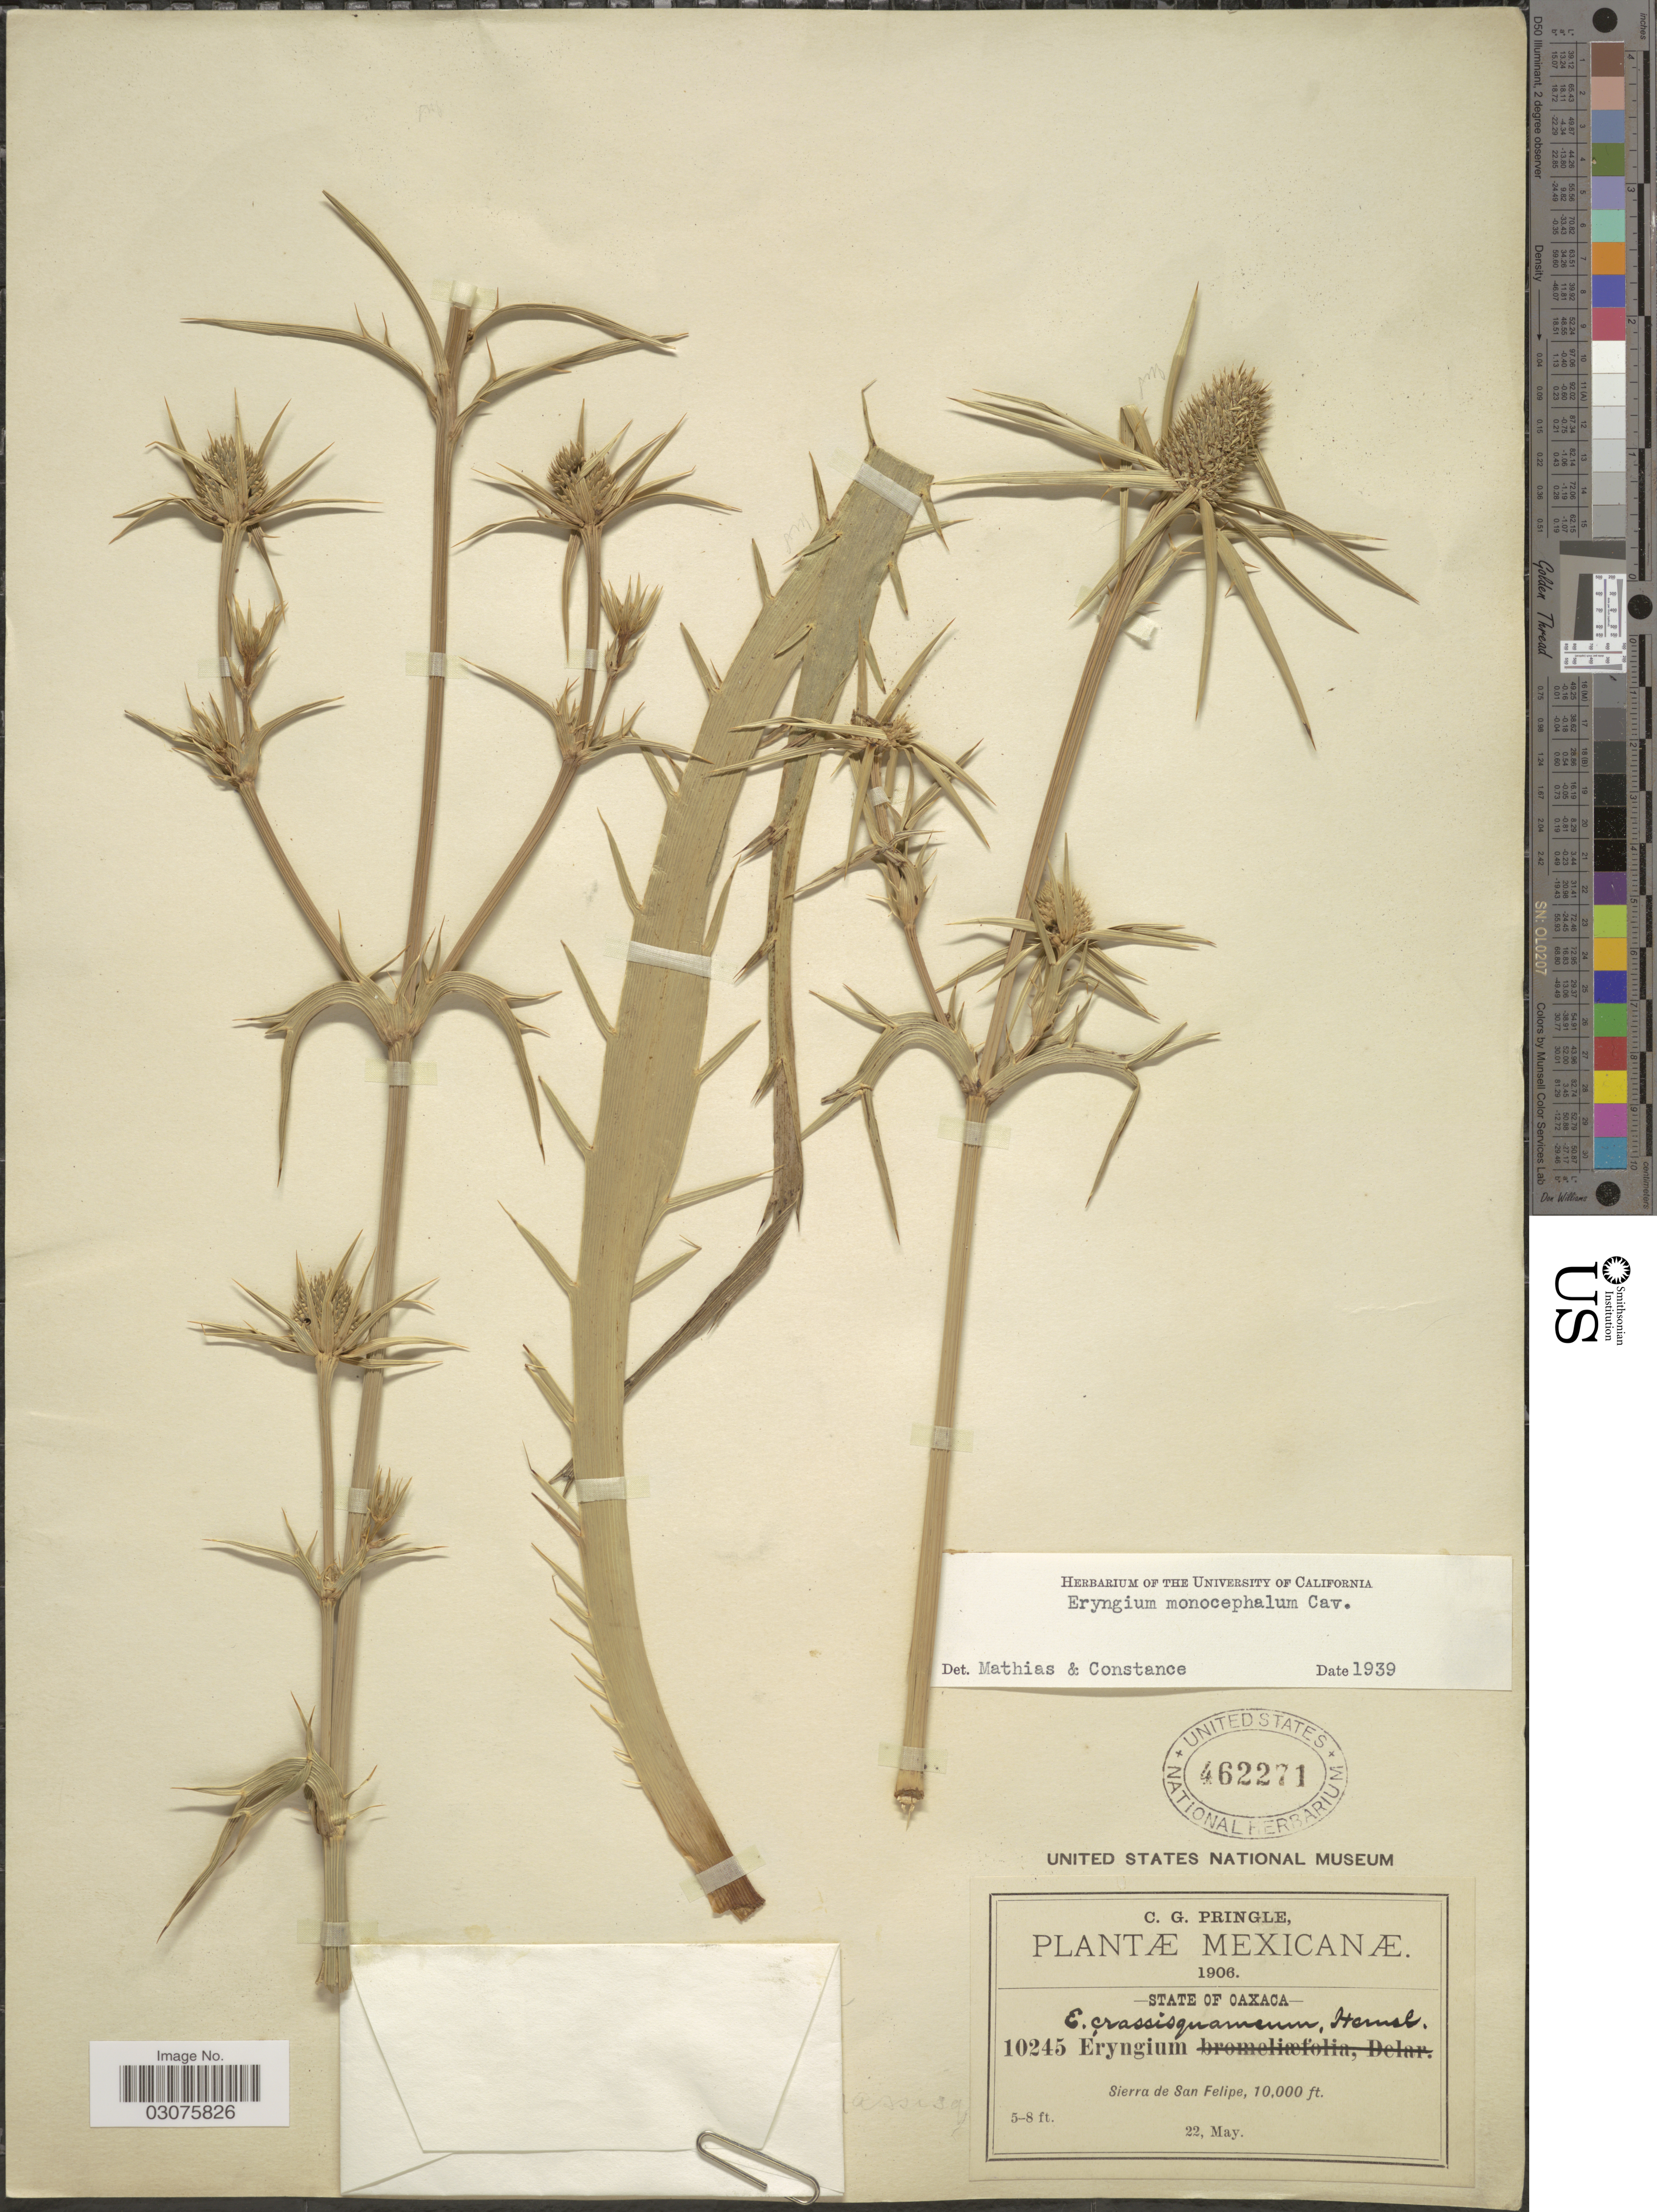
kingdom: Plantae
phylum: Tracheophyta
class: Magnoliopsida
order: Apiales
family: Apiaceae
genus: Eryngium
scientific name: Eryngium monocephalum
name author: Cav.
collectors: C. G. Pringle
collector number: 10245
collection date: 1906-05-22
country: Mexico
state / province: Oaxaca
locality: State of Oaxaca. Sierra de San Felipe.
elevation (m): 3048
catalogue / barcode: US 462271